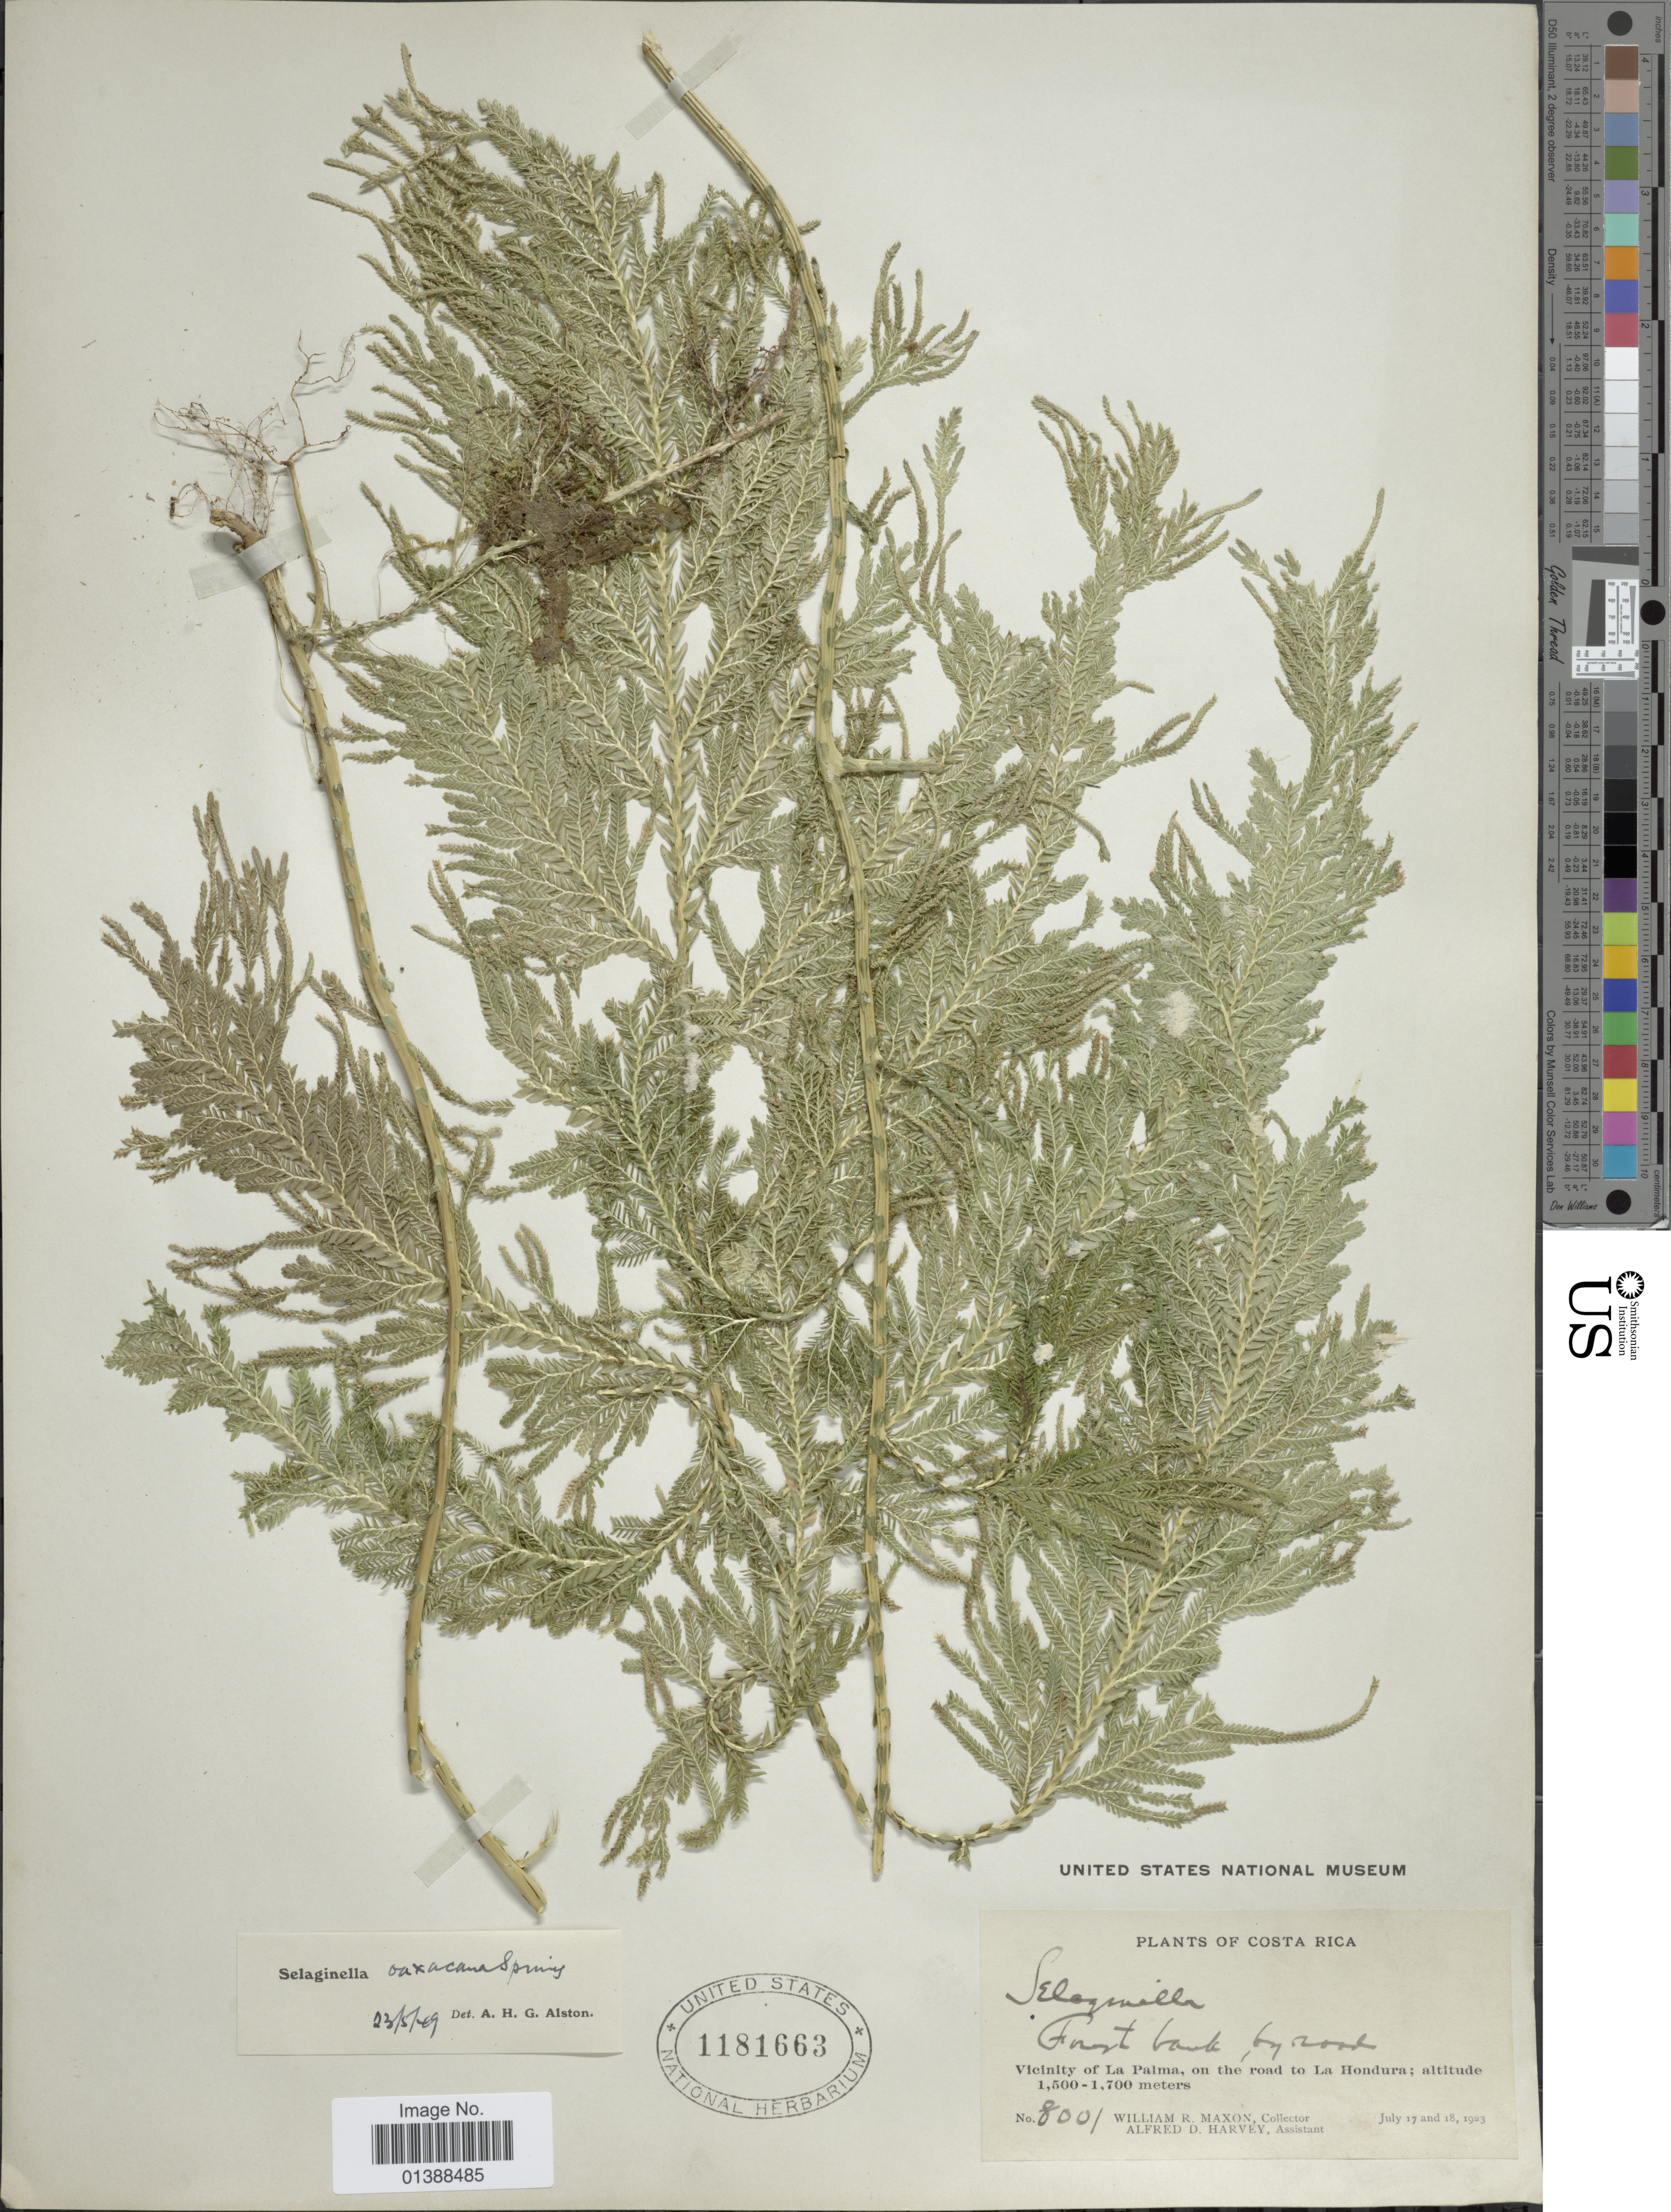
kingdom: Plantae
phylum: Tracheophyta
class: Lycopodiopsida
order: Selaginellales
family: Selaginellaceae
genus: Selaginella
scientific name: Selaginella oaxacana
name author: Spring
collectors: W. R. Maxon & A. D. Harvey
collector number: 8001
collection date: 1923-07-17/1923-07-18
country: Costa Rica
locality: Vicinity of La Palma, on the road to La Hondura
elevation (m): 1500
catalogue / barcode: US 1181663